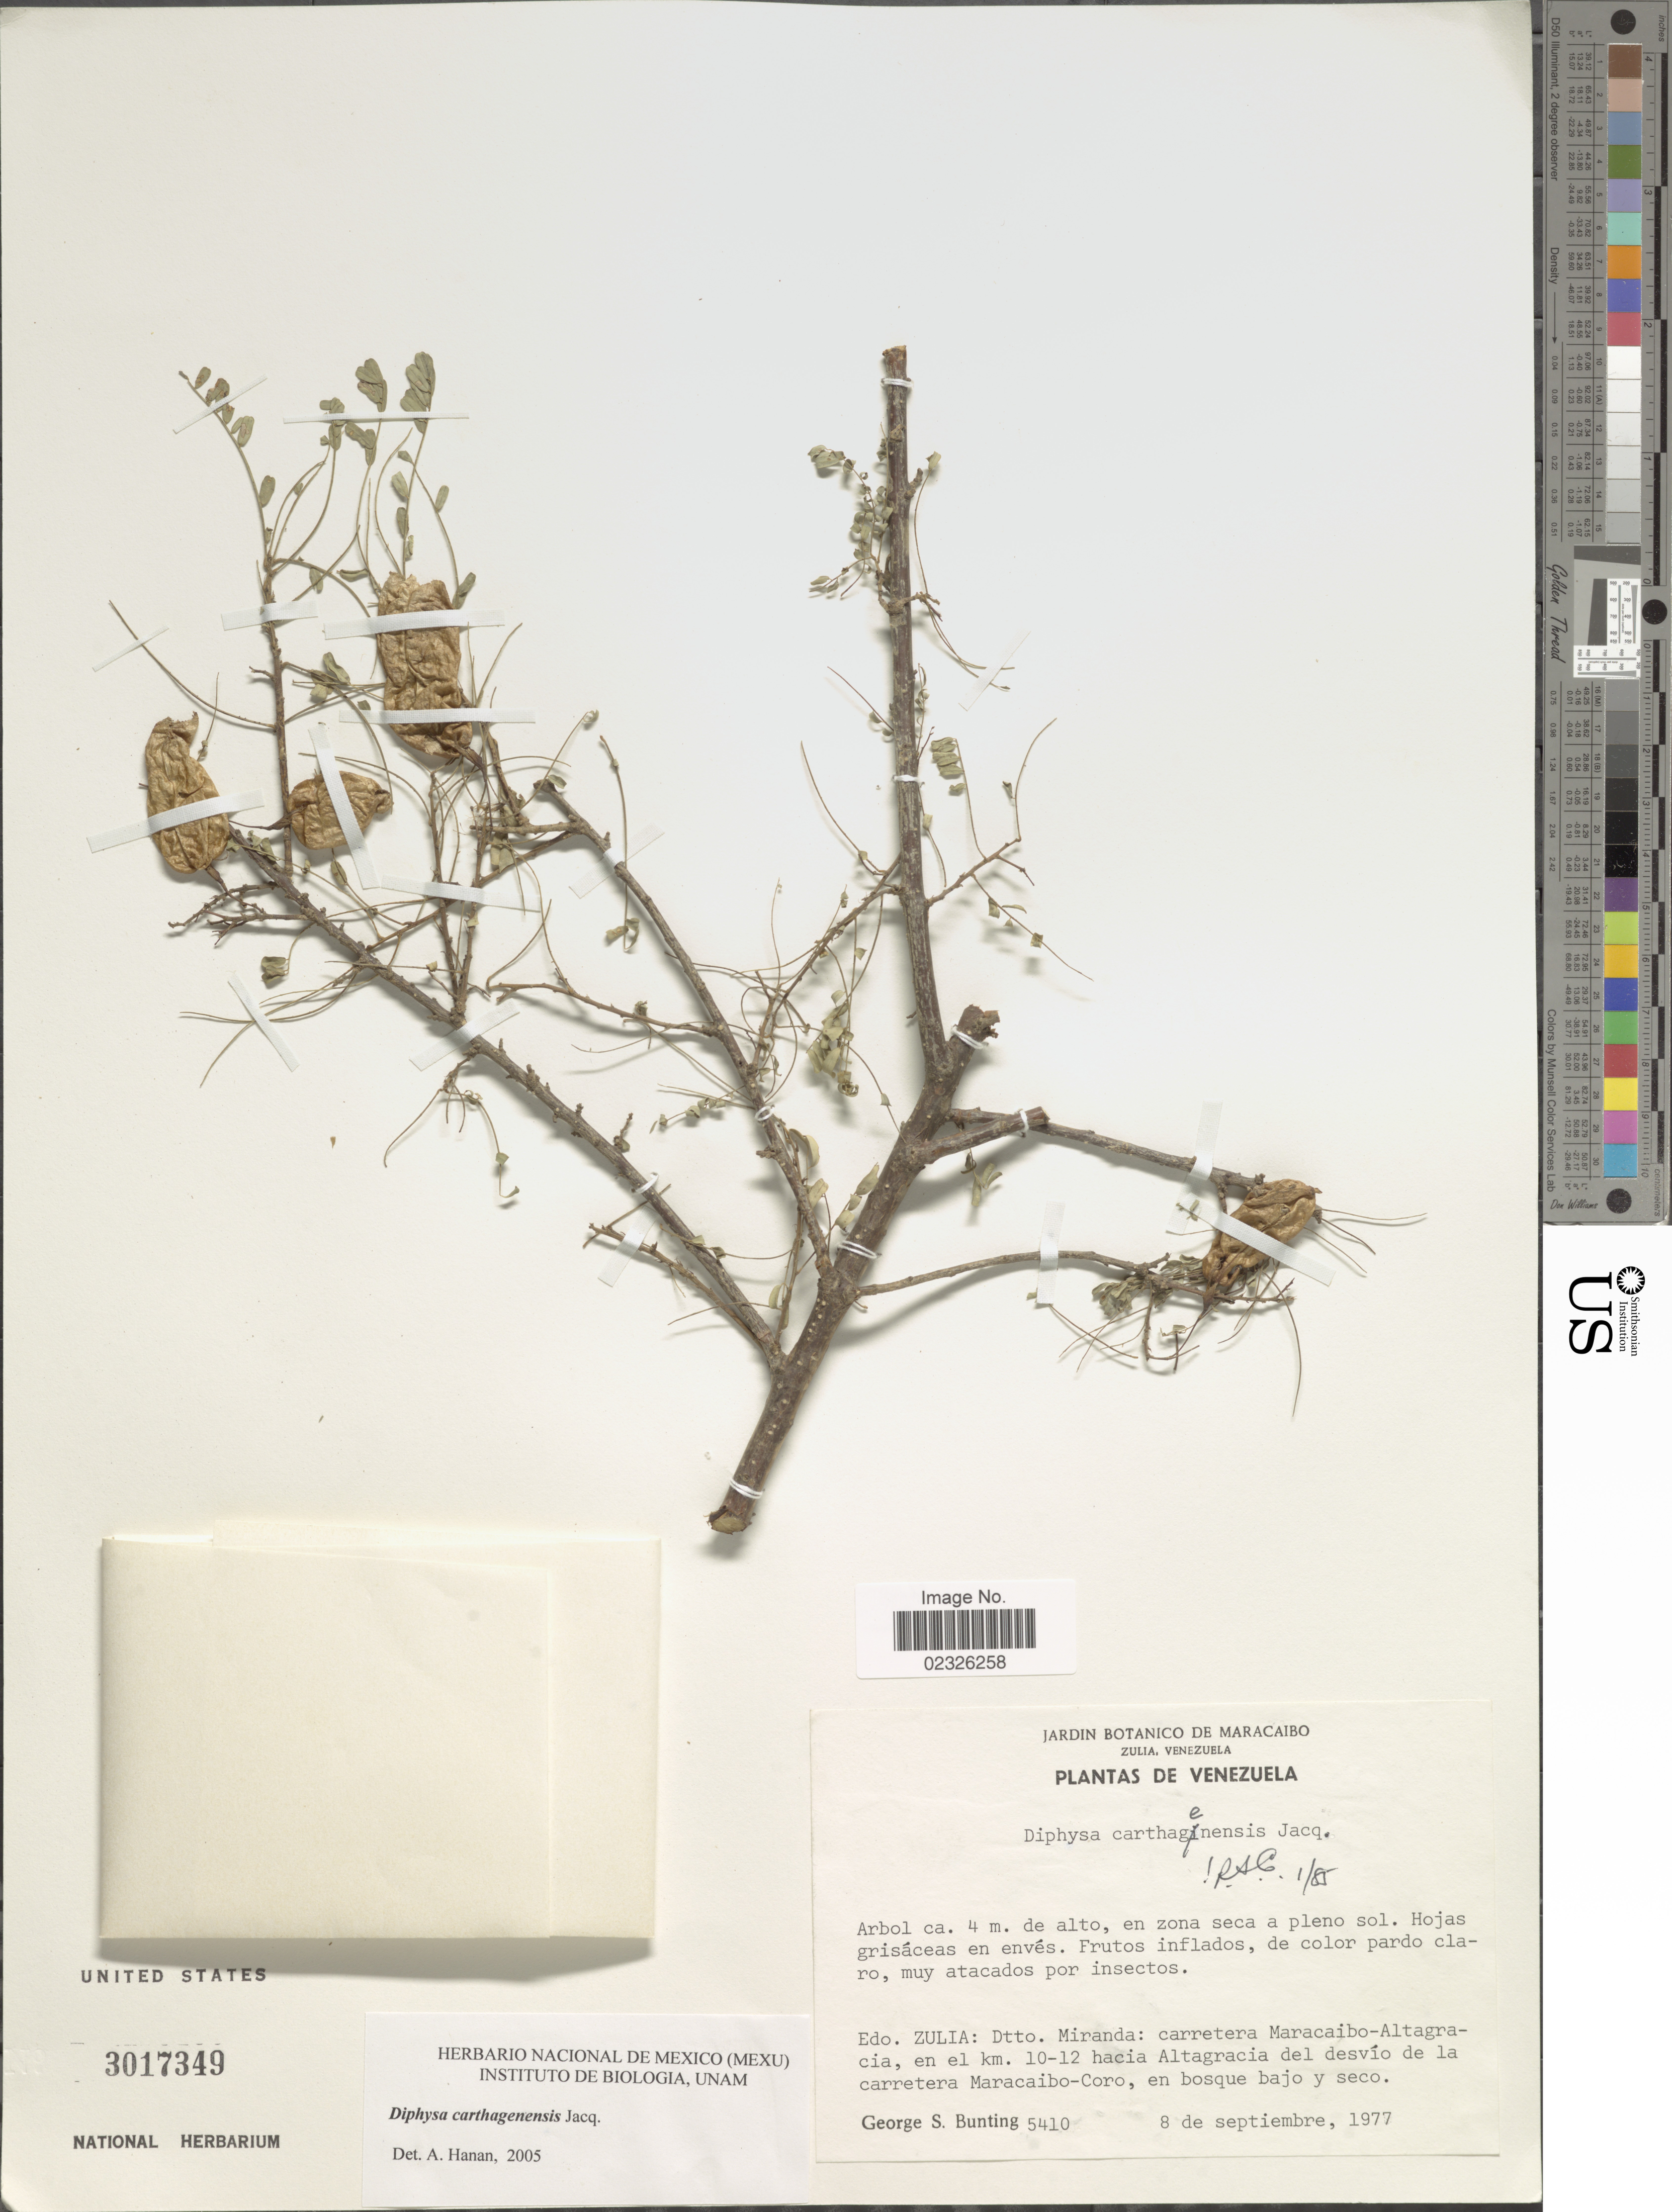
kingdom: Plantae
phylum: Tracheophyta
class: Magnoliopsida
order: Fabales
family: Fabaceae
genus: Diphysa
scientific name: Diphysa carthagenensis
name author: Jacq.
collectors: G. S. Bunting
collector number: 5410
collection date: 1977-09-08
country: Venezuela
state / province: Zulia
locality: Edo. Zulia: Dtto. Miranda: carretera Maracaibo-Altagracia, en el km. 10-12 hacia Altagracia del desvia de la carretera Maracaibo-Coro, en bosque bajo y seco.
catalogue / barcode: US 3017349